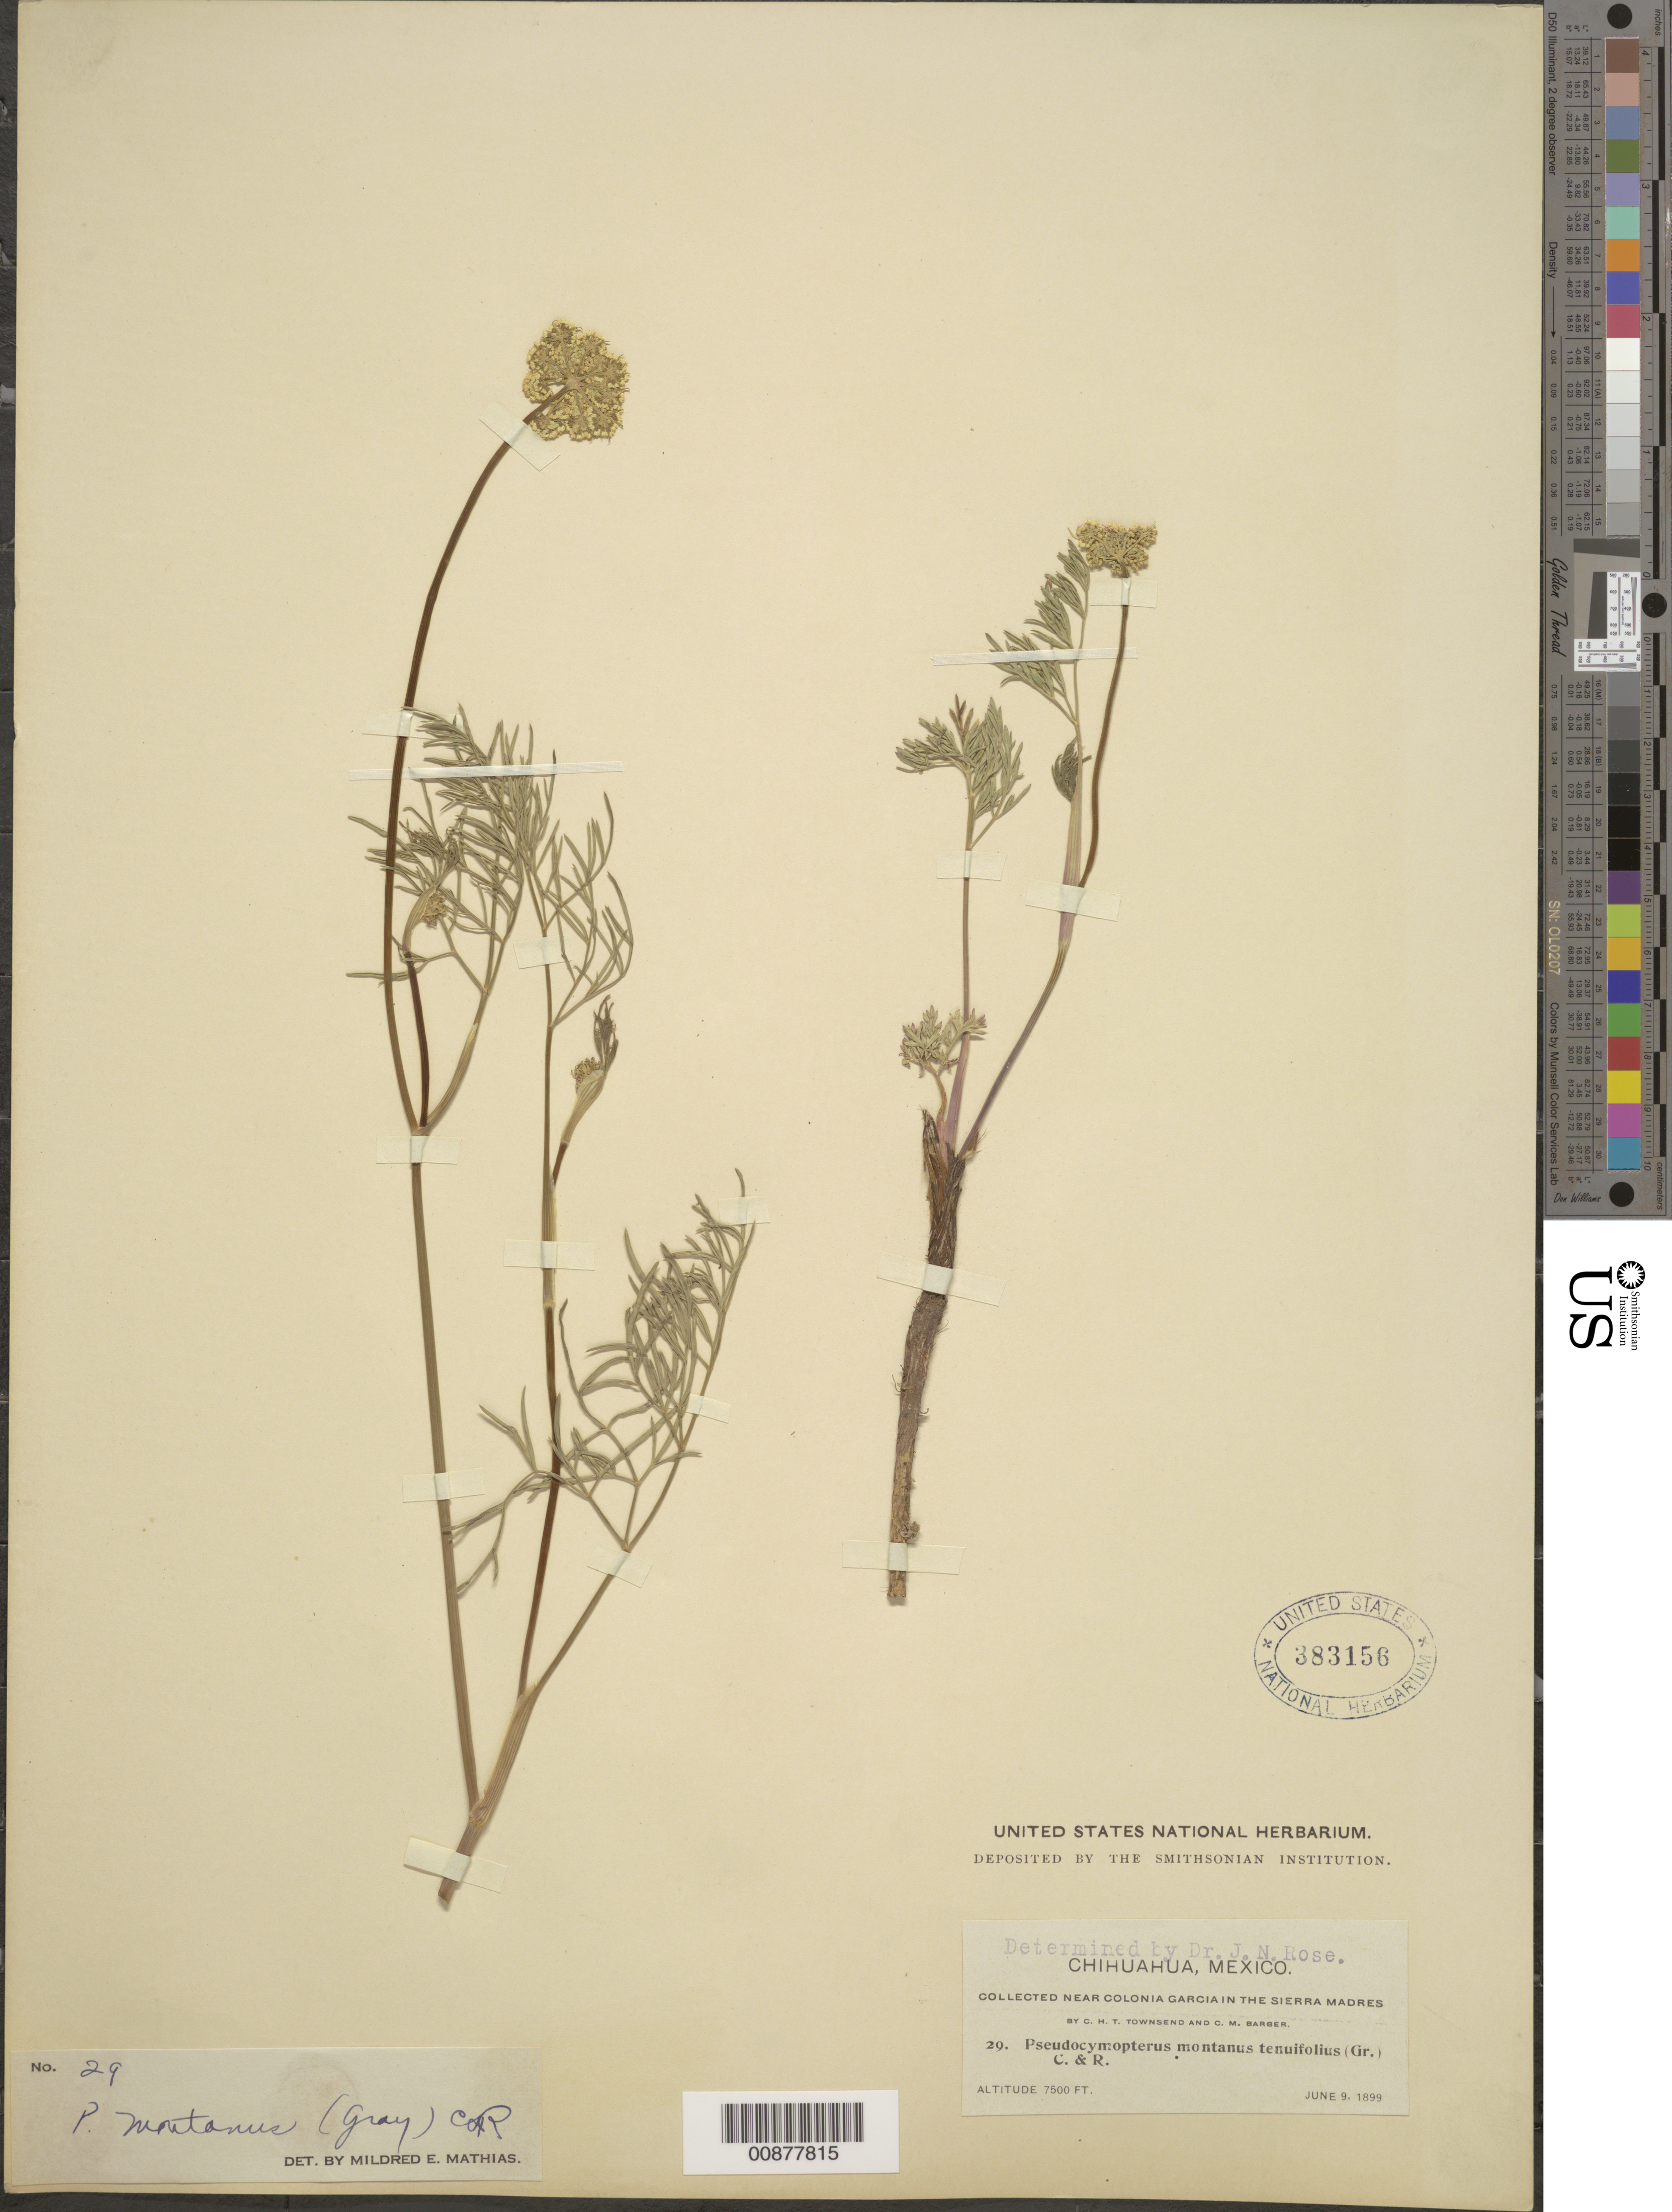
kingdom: Plantae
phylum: Tracheophyta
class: Magnoliopsida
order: Apiales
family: Apiaceae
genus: Pseudocymopterus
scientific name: Pseudocymopterus montanus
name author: (A. Gray) J.M. Coult. & Rose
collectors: C. H. T. Townsend & C. Barber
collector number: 29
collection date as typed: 13 Jun 1899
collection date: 1899-06-13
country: Mexico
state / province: Chihuahua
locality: Collected near Colonia García in the Sierra Madre, Chihuahua.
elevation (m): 2286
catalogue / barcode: US 383156